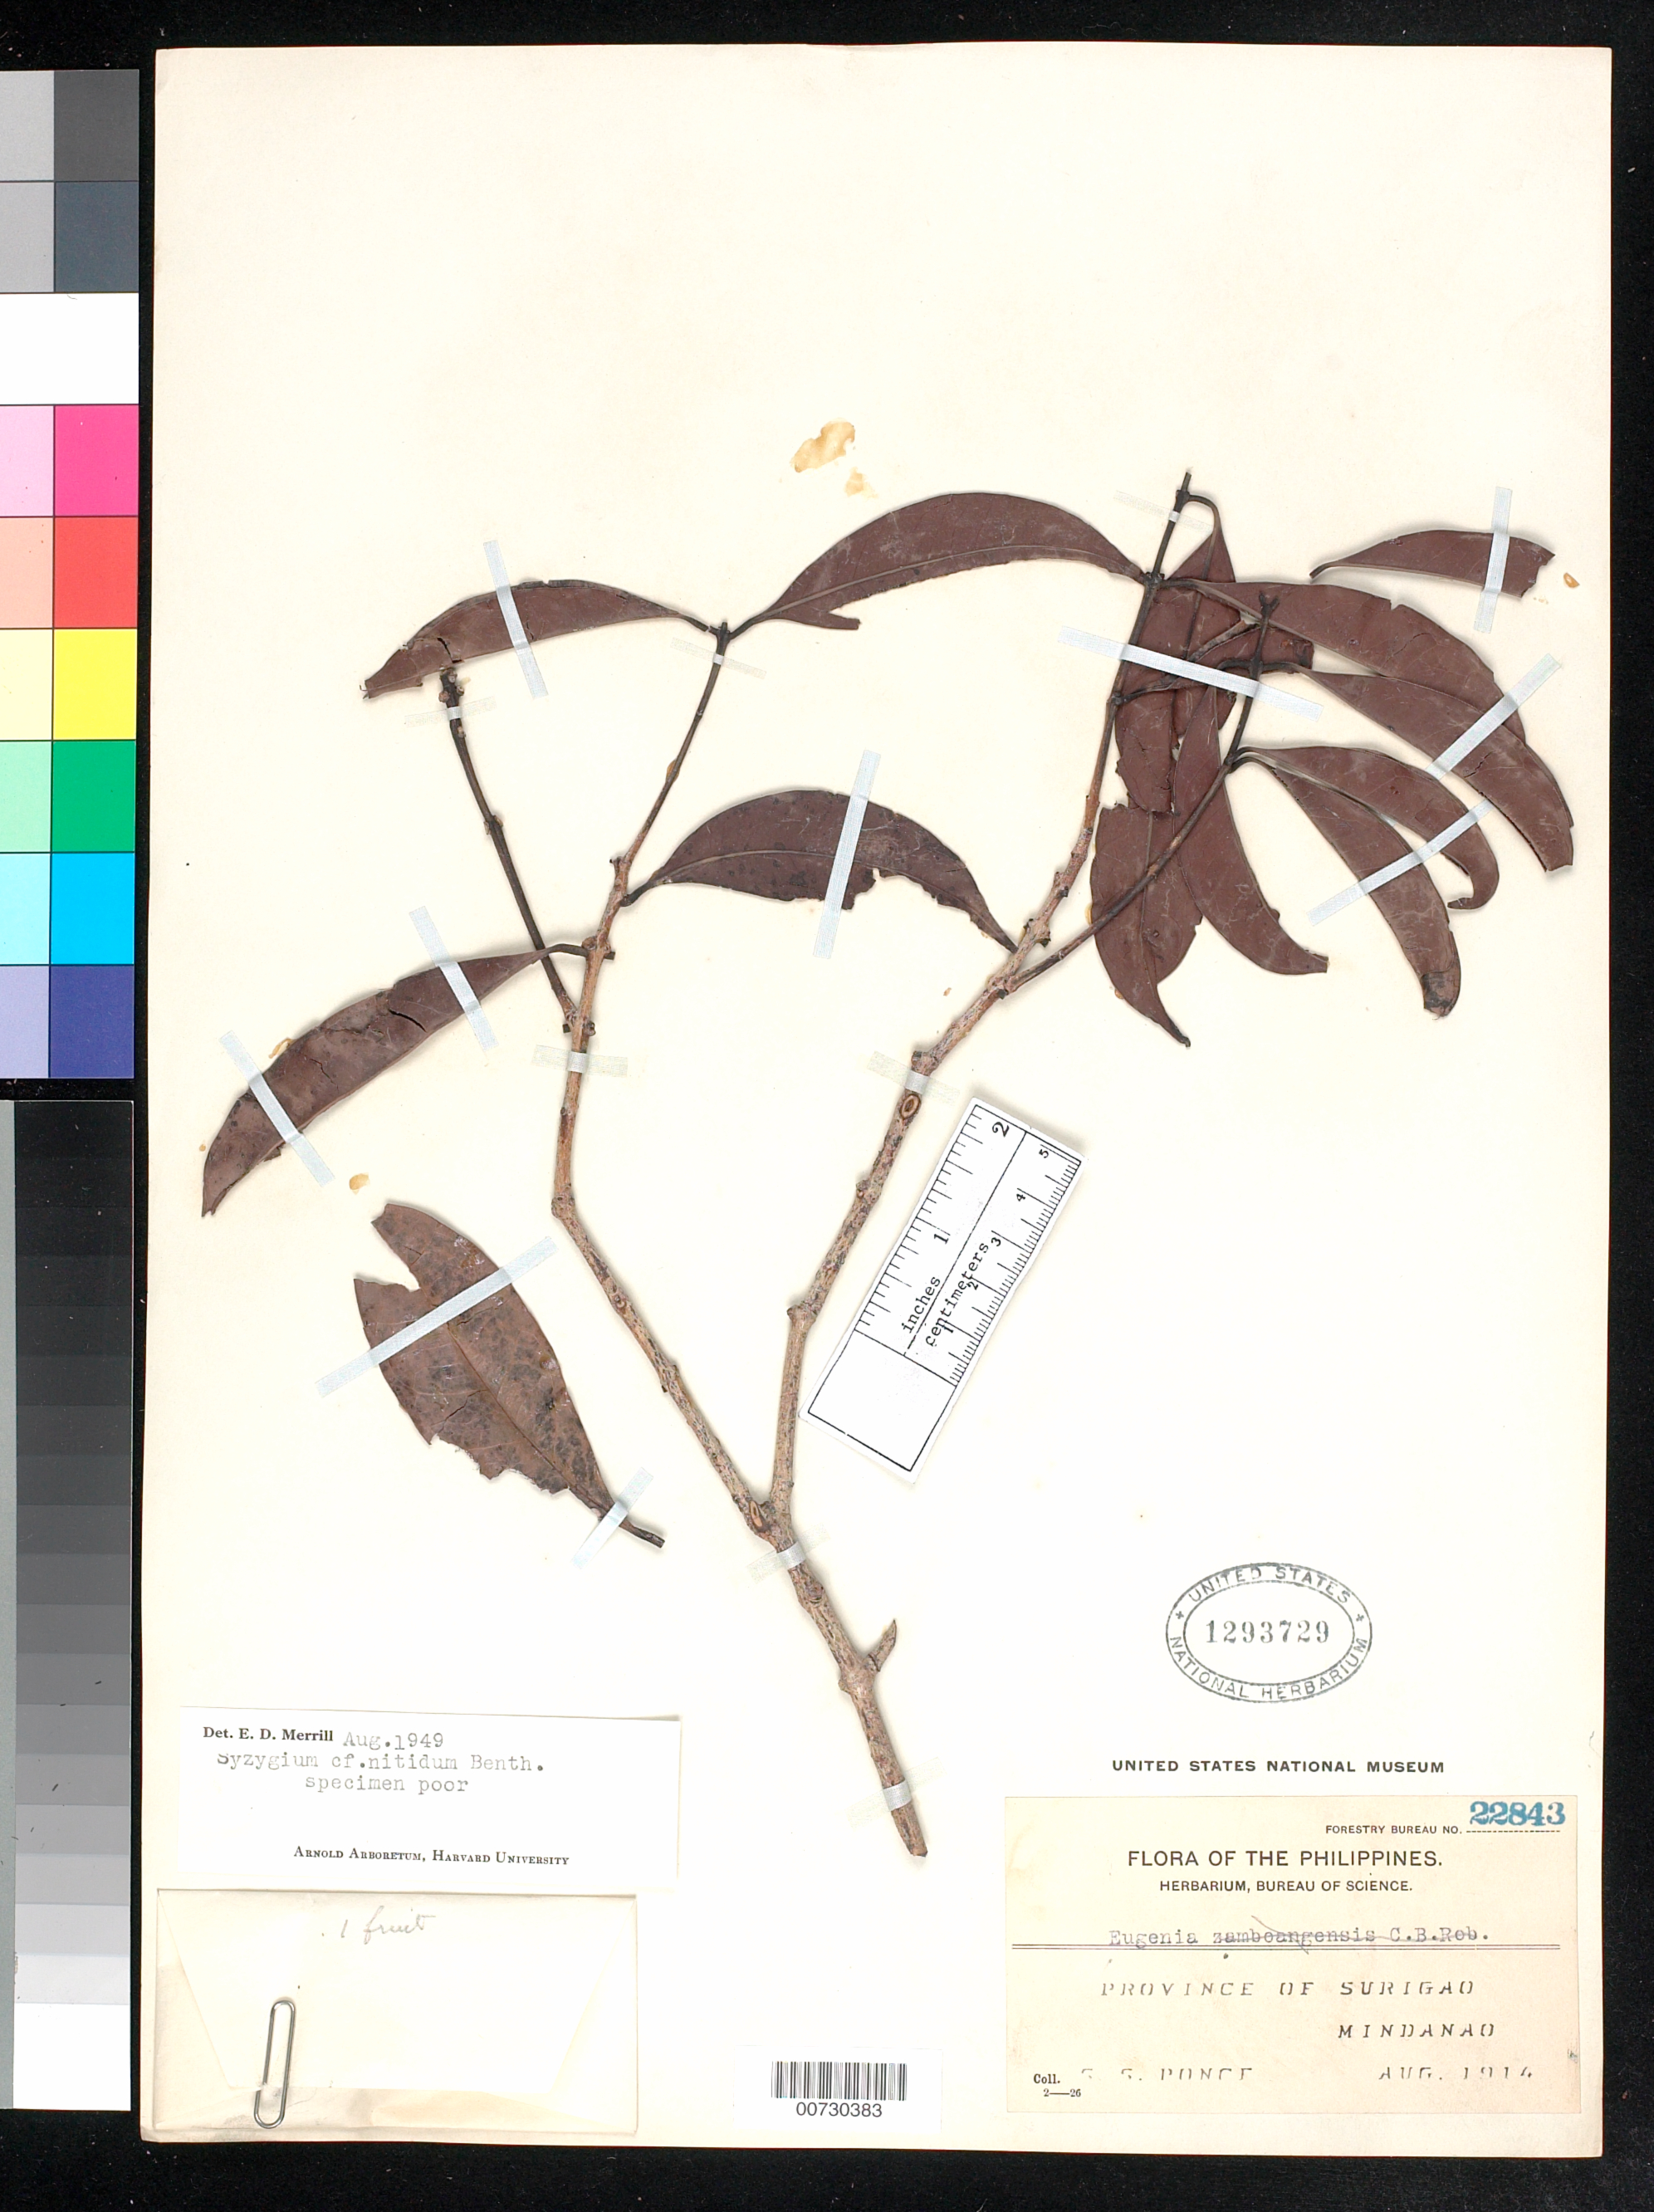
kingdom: Plantae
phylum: Tracheophyta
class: Magnoliopsida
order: Myrtales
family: Myrtaceae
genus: Syzygium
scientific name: Syzygium nitidum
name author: Benth.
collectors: S. Ponce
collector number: For. Bur. 22843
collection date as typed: Aug 1914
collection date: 1914-08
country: Philippines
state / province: Caraga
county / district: Surigao del Norte / Surigao del Sur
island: Mindanao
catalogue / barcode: US 1293729